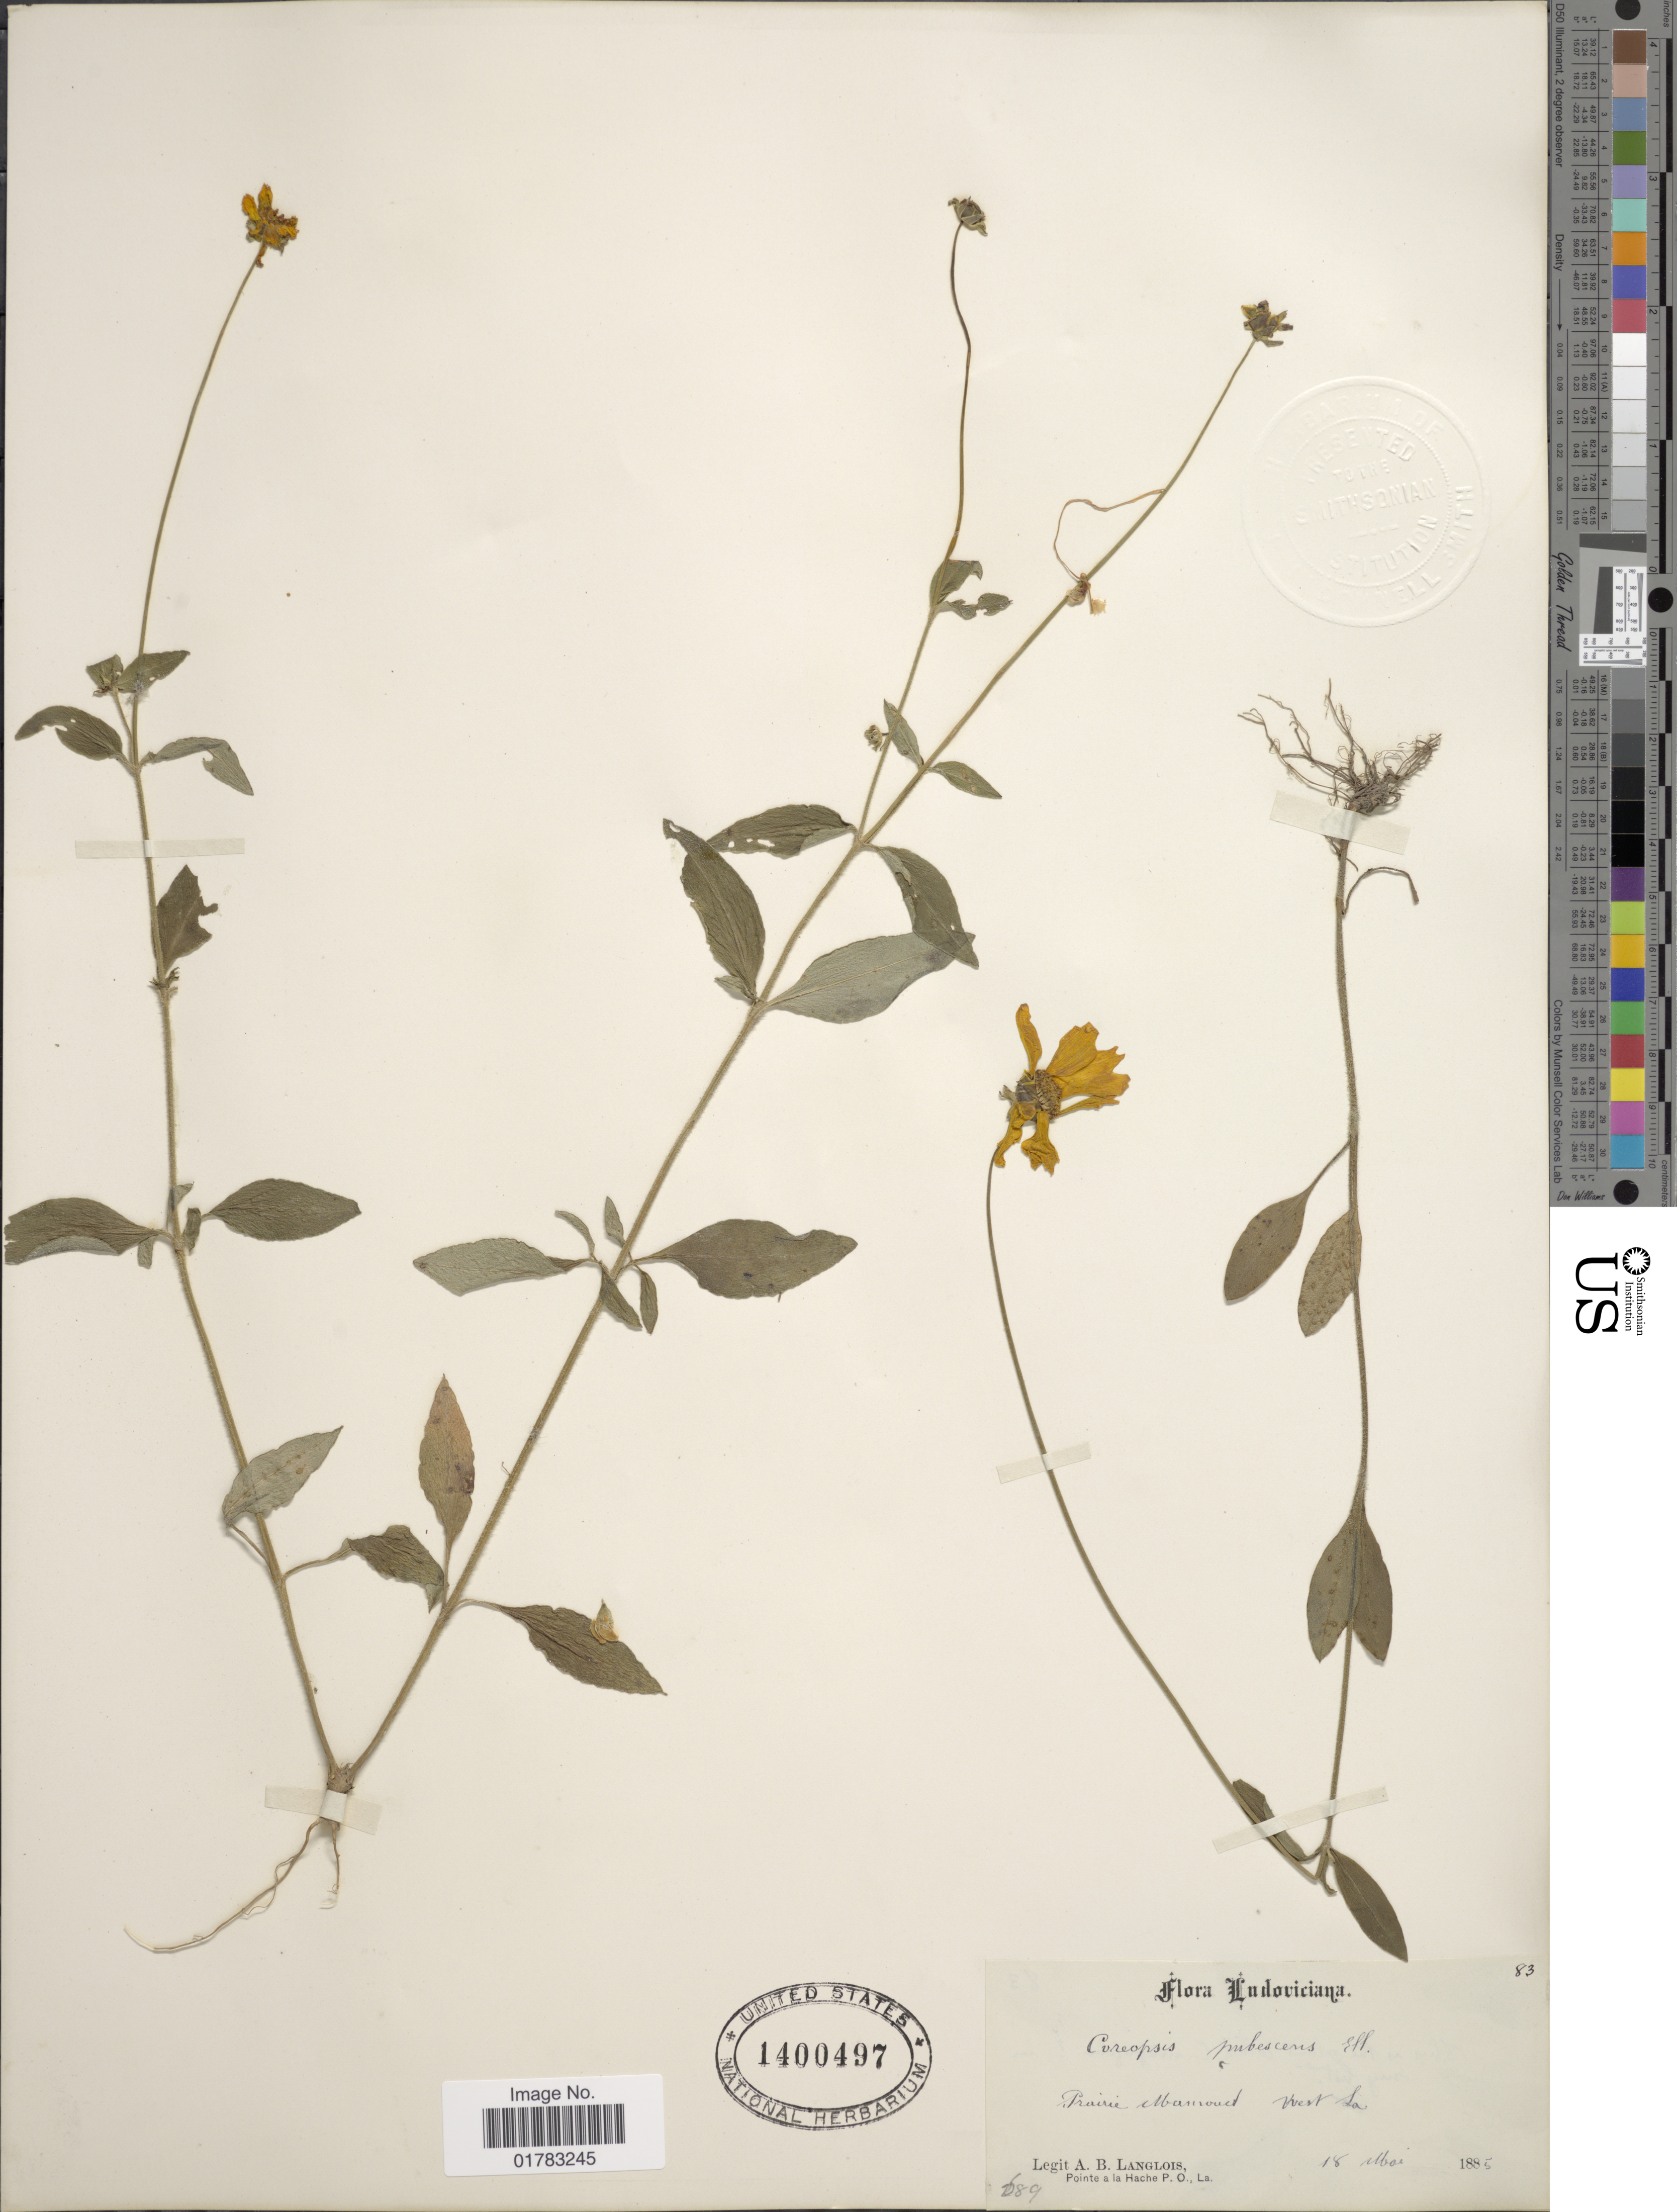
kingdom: Plantae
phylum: Tracheophyta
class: Magnoliopsida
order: Asterales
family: Asteraceae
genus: Coreopsis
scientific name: Coreopsis pubescens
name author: Elliott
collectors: A. Langlois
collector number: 689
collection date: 1885-05-18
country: United States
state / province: Louisiana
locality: Prairie Moanwood (?), west La.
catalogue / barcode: US 1400497